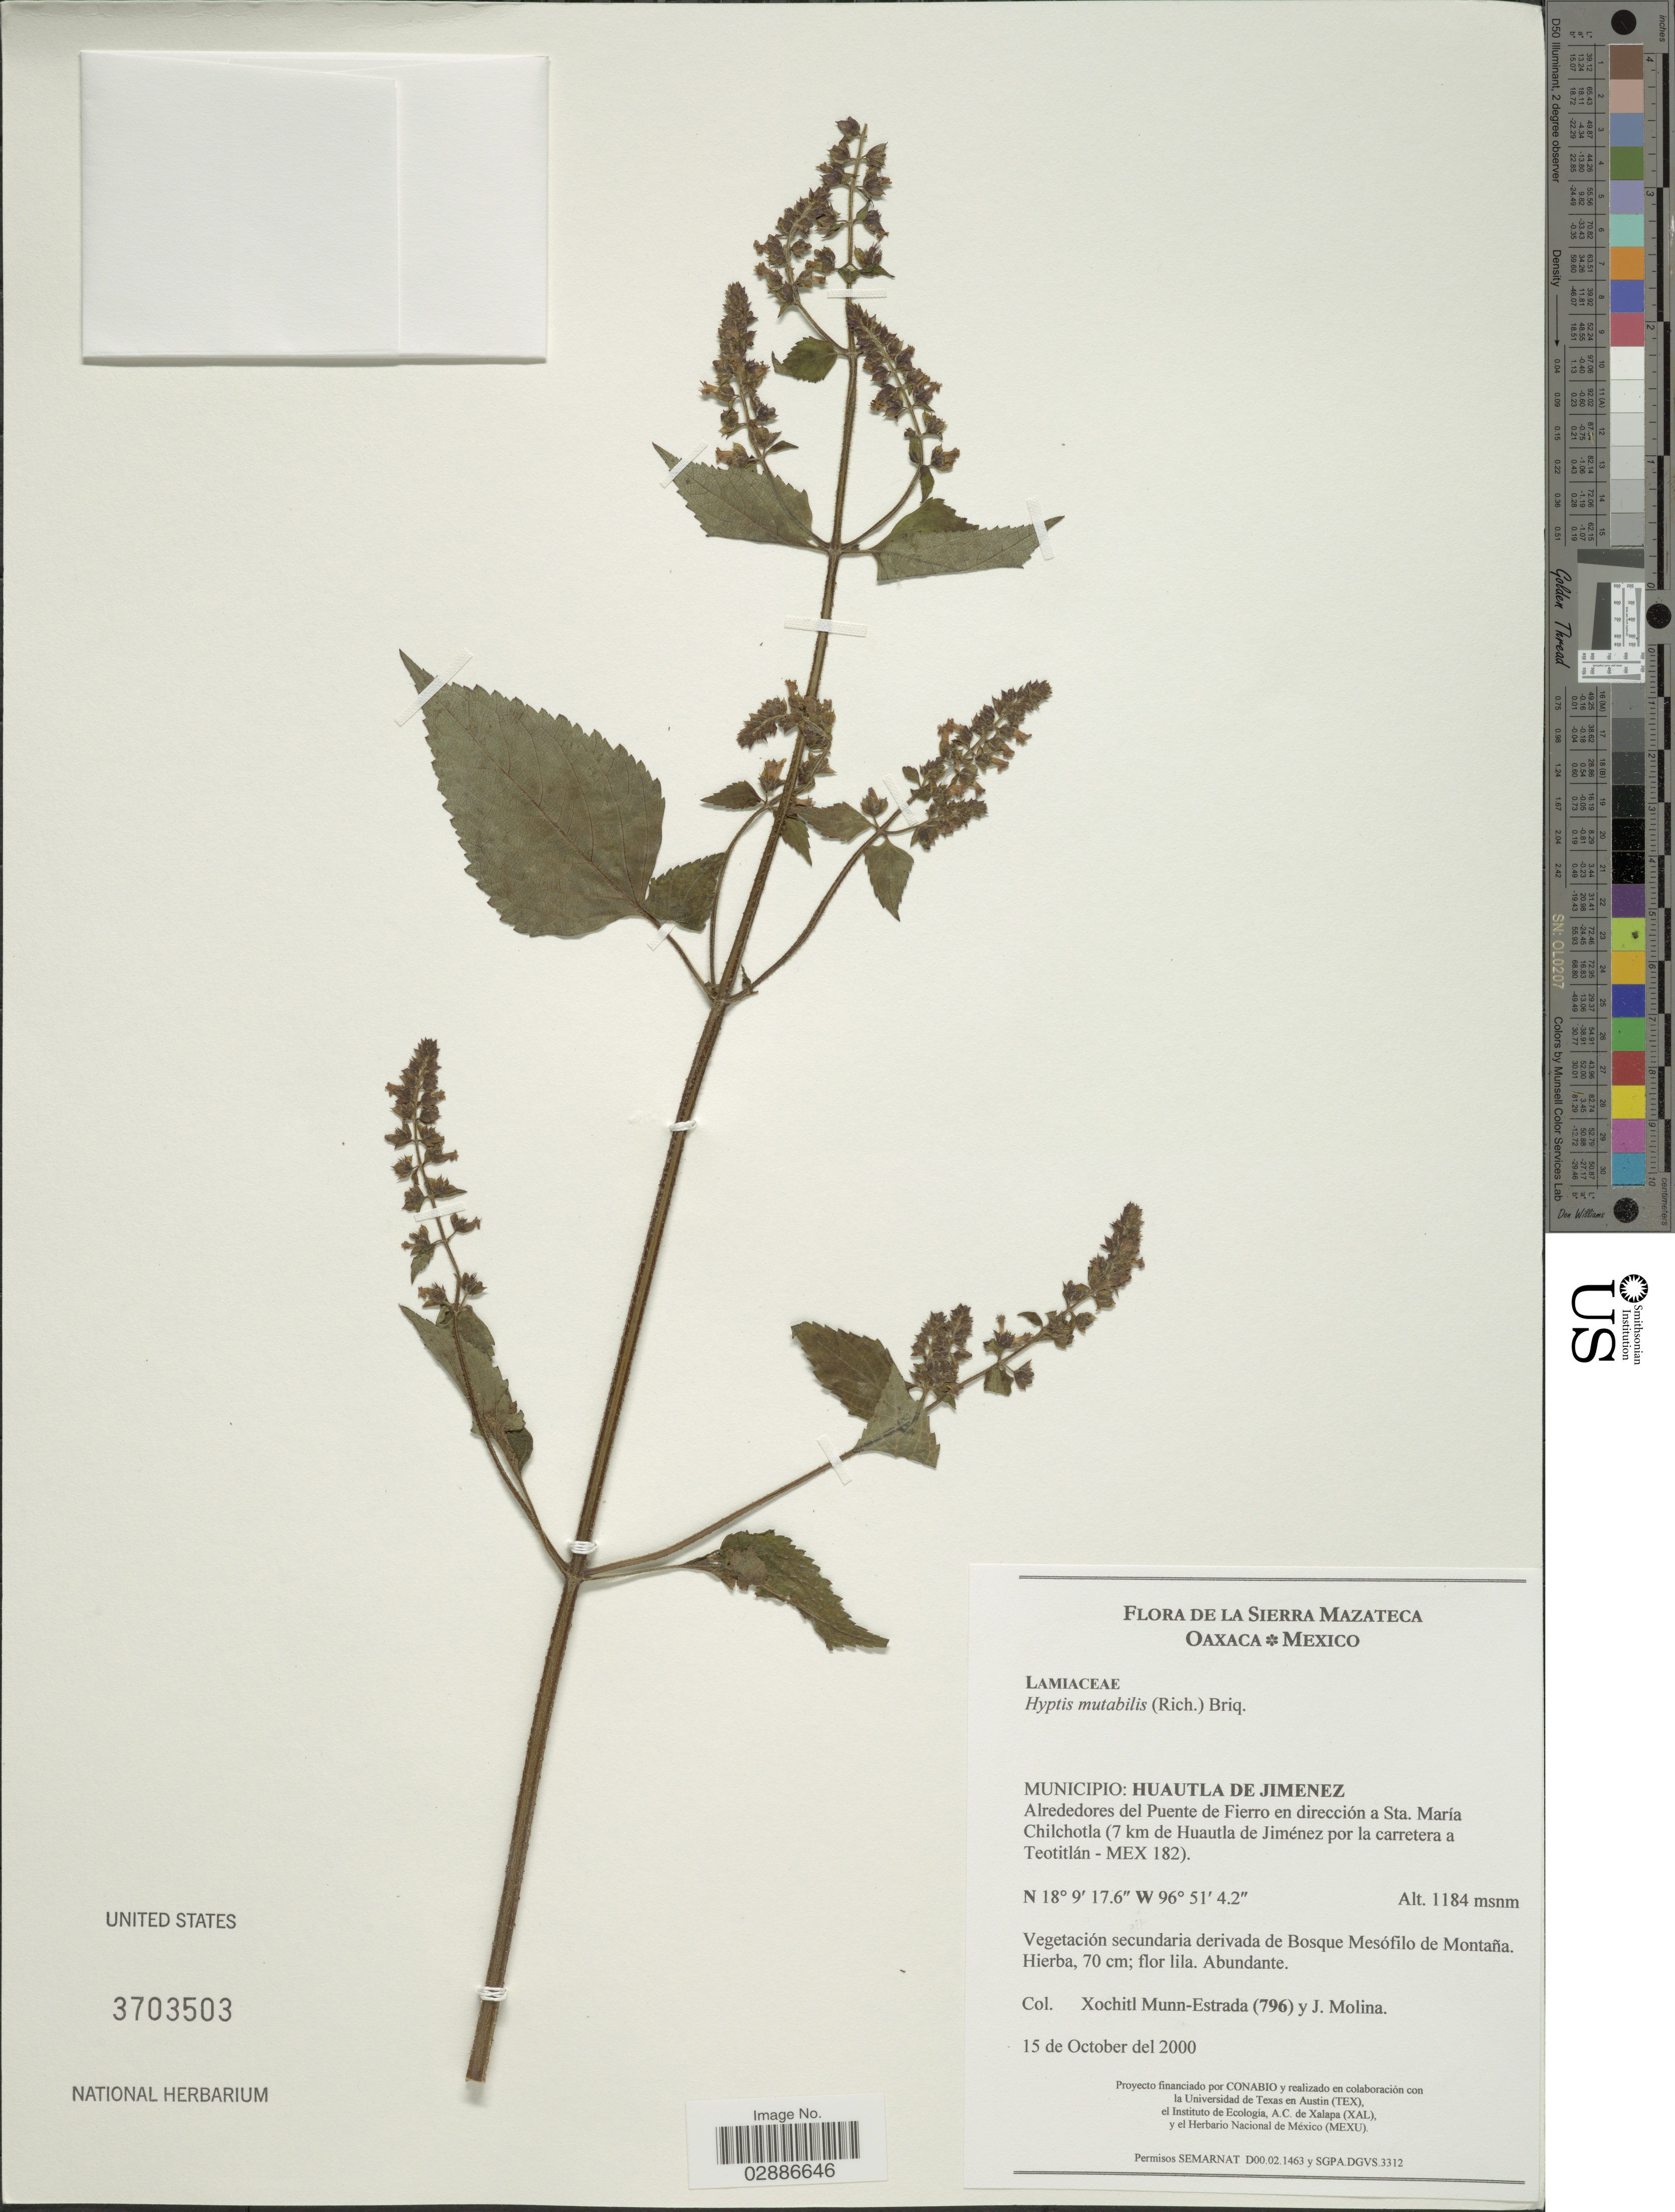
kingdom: Plantae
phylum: Tracheophyta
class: Magnoliopsida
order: Lamiales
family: Lamiaceae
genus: Cantinoa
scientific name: Cantinoa mutabilis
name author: (Epling) Harley & J.F.B. Pastore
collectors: X. Munn-Estrada & J. Molina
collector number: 796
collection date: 2000-10-15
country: Mexico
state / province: Oaxaca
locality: Municipio: Huautla de Jimenez. Alrededores del Puente de Fierro en dirección a Sta. María Chilchotla (7 km de Huautla de Jiménez por la carretera a Teotitlán - MEX 182).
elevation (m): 1184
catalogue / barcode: US 3703503